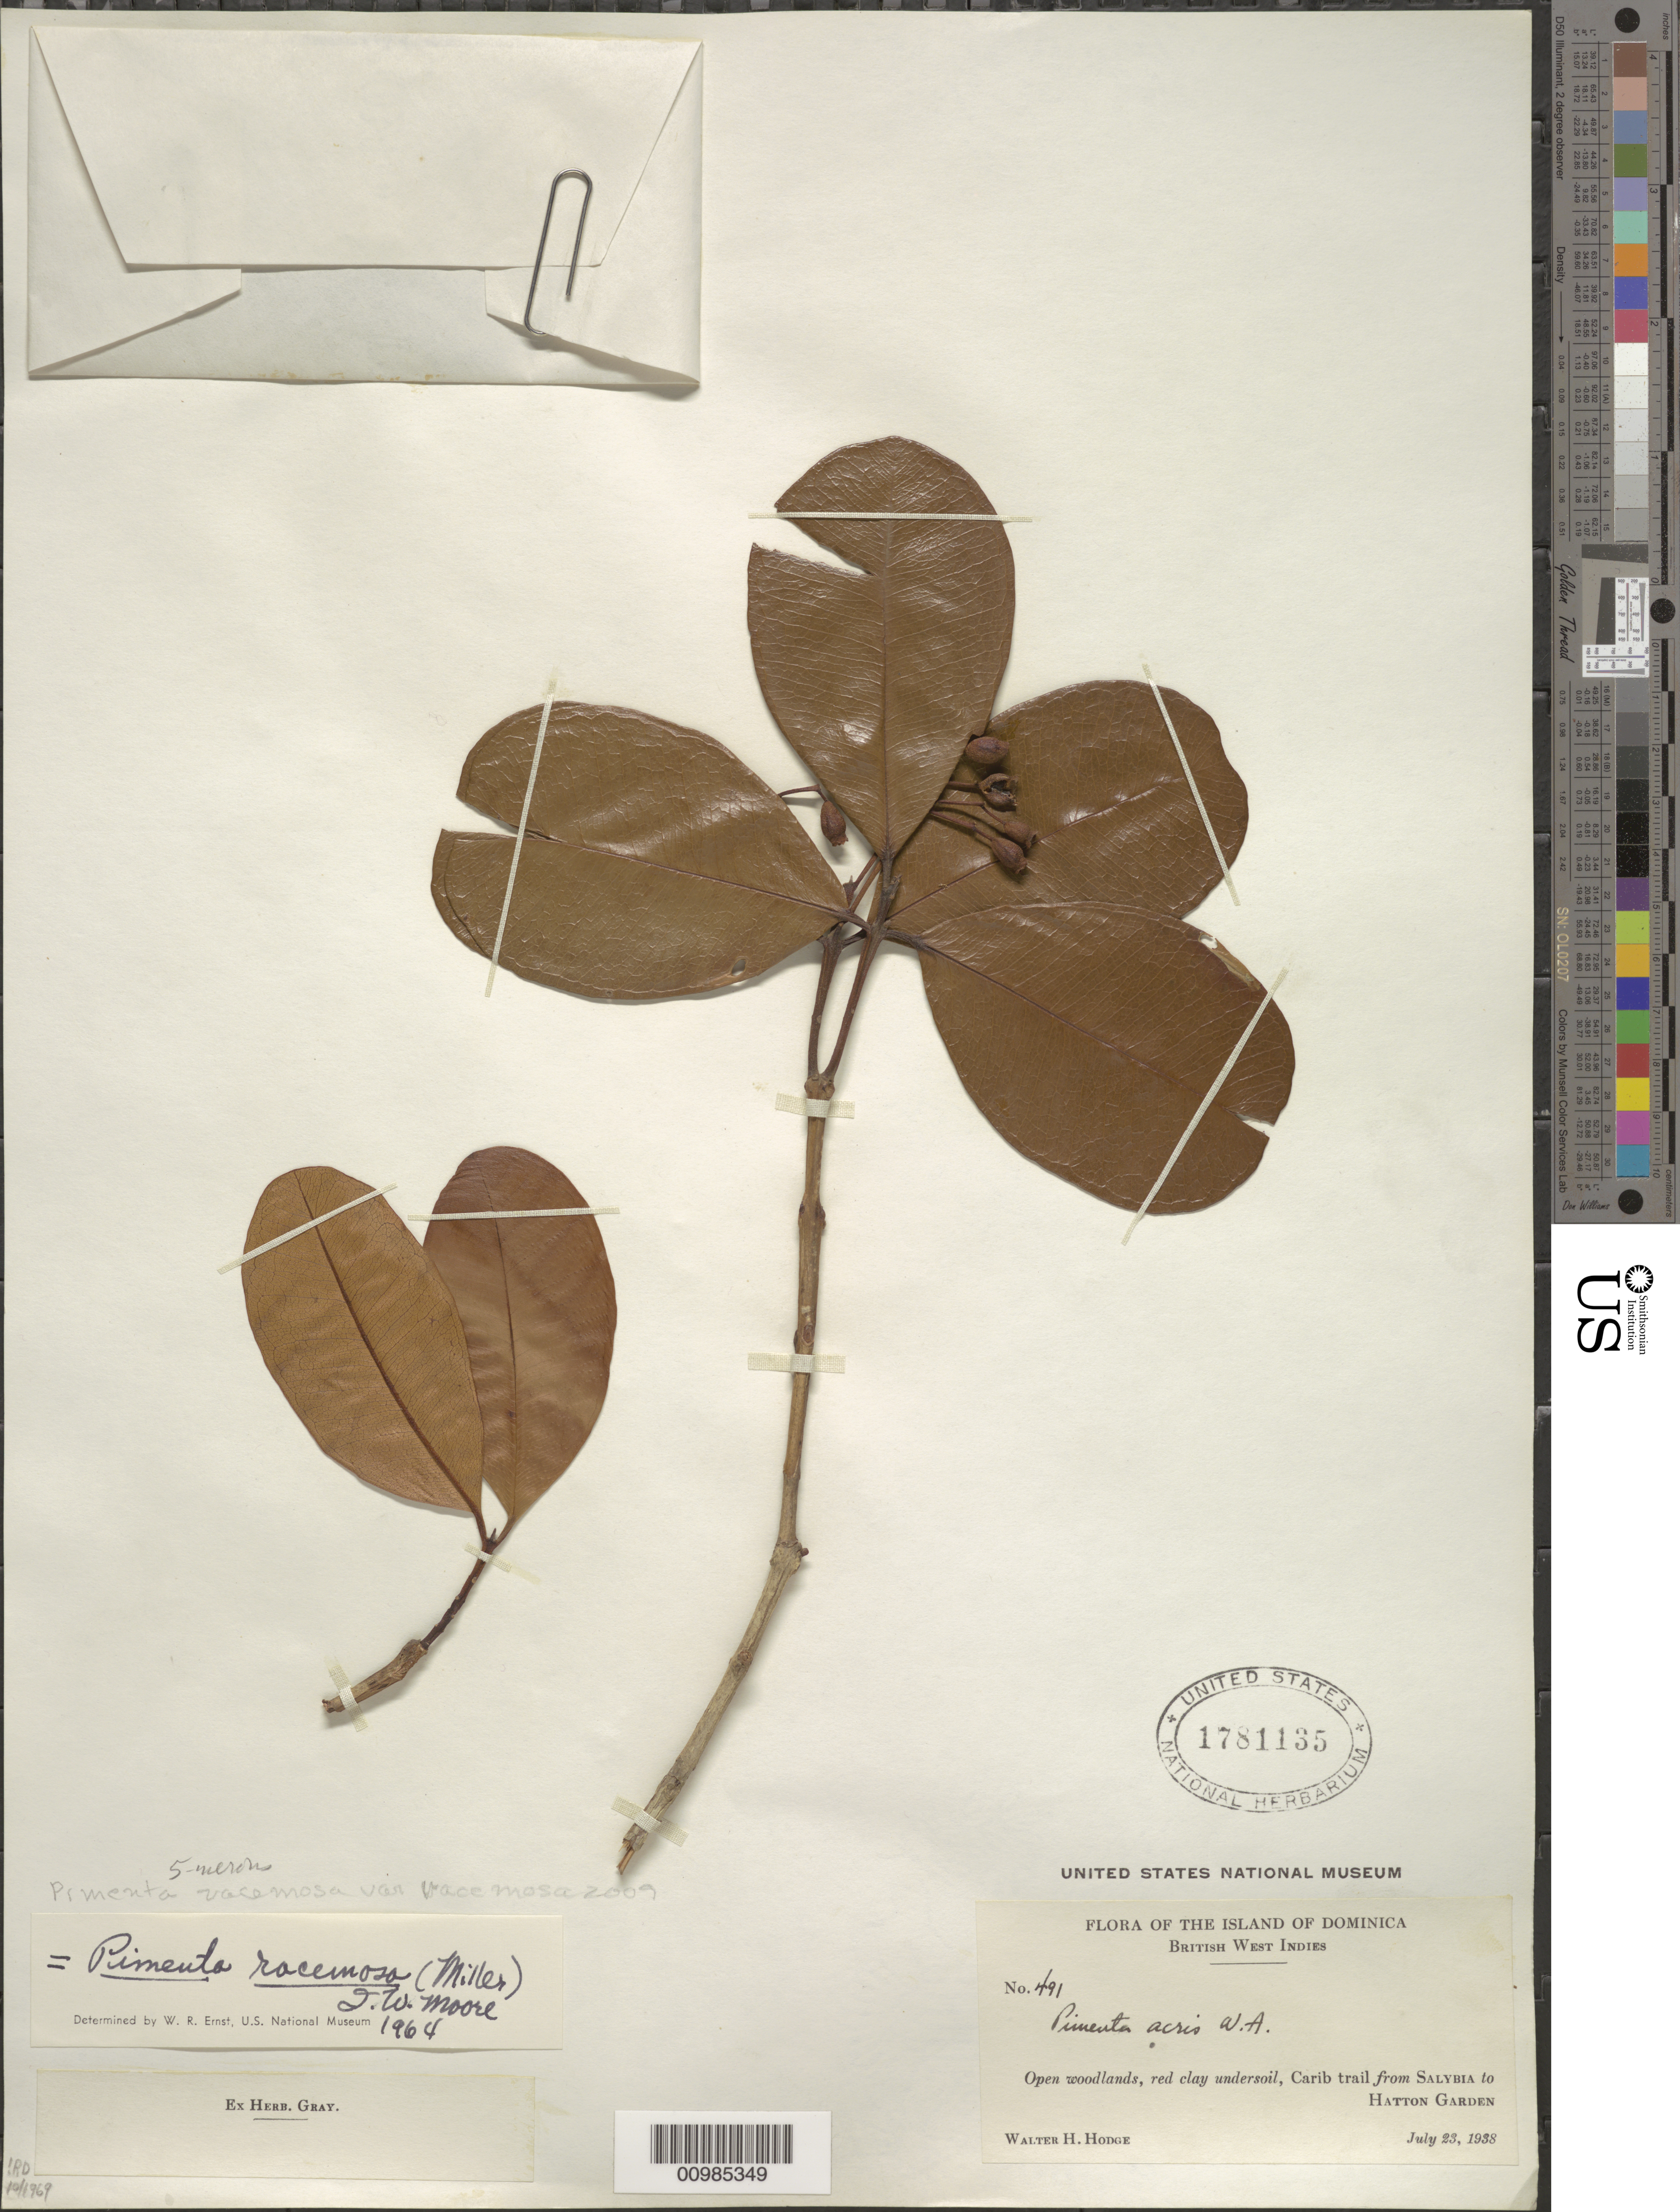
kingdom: Plantae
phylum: Tracheophyta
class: Magnoliopsida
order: Myrtales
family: Myrtaceae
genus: Pimenta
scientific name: Pimenta racemosa var. racemosa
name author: (Mill.) J.W. Moore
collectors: W. Hodge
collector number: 491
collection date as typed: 23 Jul 1938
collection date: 1938-07-23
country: Dominica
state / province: St. Andrew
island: Dominica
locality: Carib trail from Salybia to Hatton Garden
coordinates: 0 N, 0 E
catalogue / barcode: US 1781135